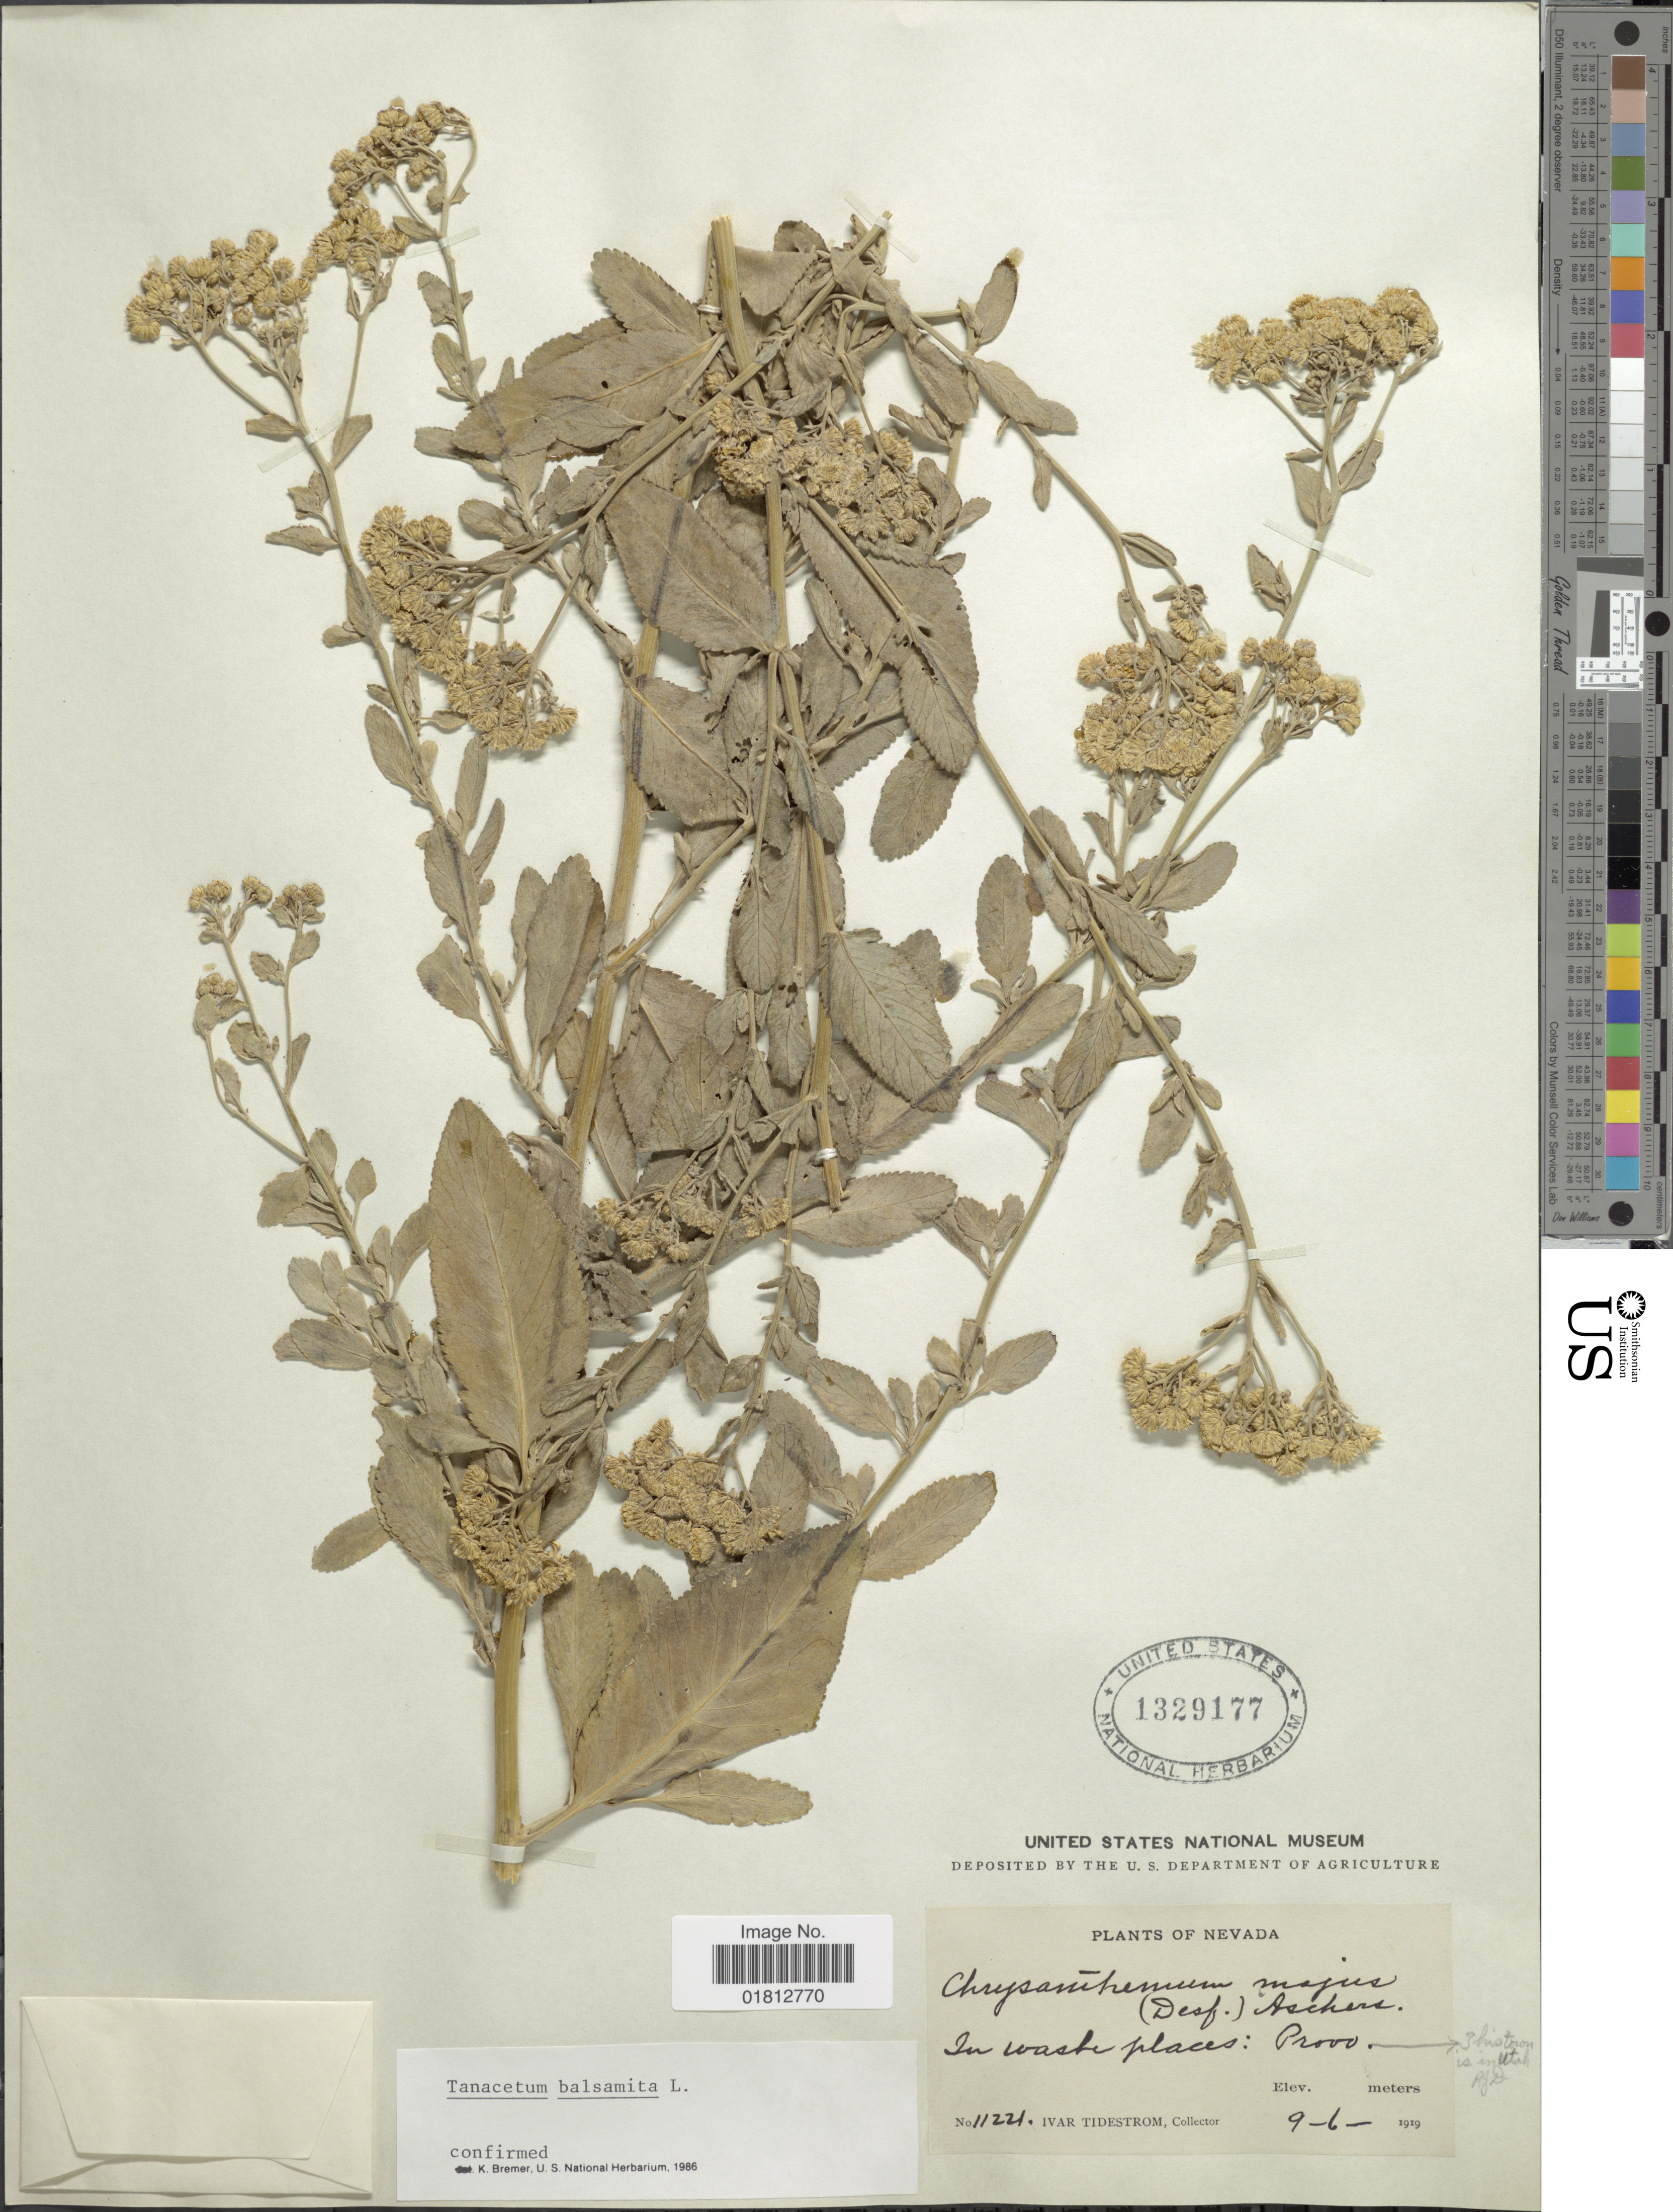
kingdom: Plantae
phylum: Tracheophyta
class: Magnoliopsida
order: Asterales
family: Asteraceae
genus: Tanacetum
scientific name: Tanacetum balsamita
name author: L.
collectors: I. F. Tidestrom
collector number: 11221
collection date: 1919-06-09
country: United States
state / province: Nevada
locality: Provo [unsure placement]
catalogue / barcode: US 1329177